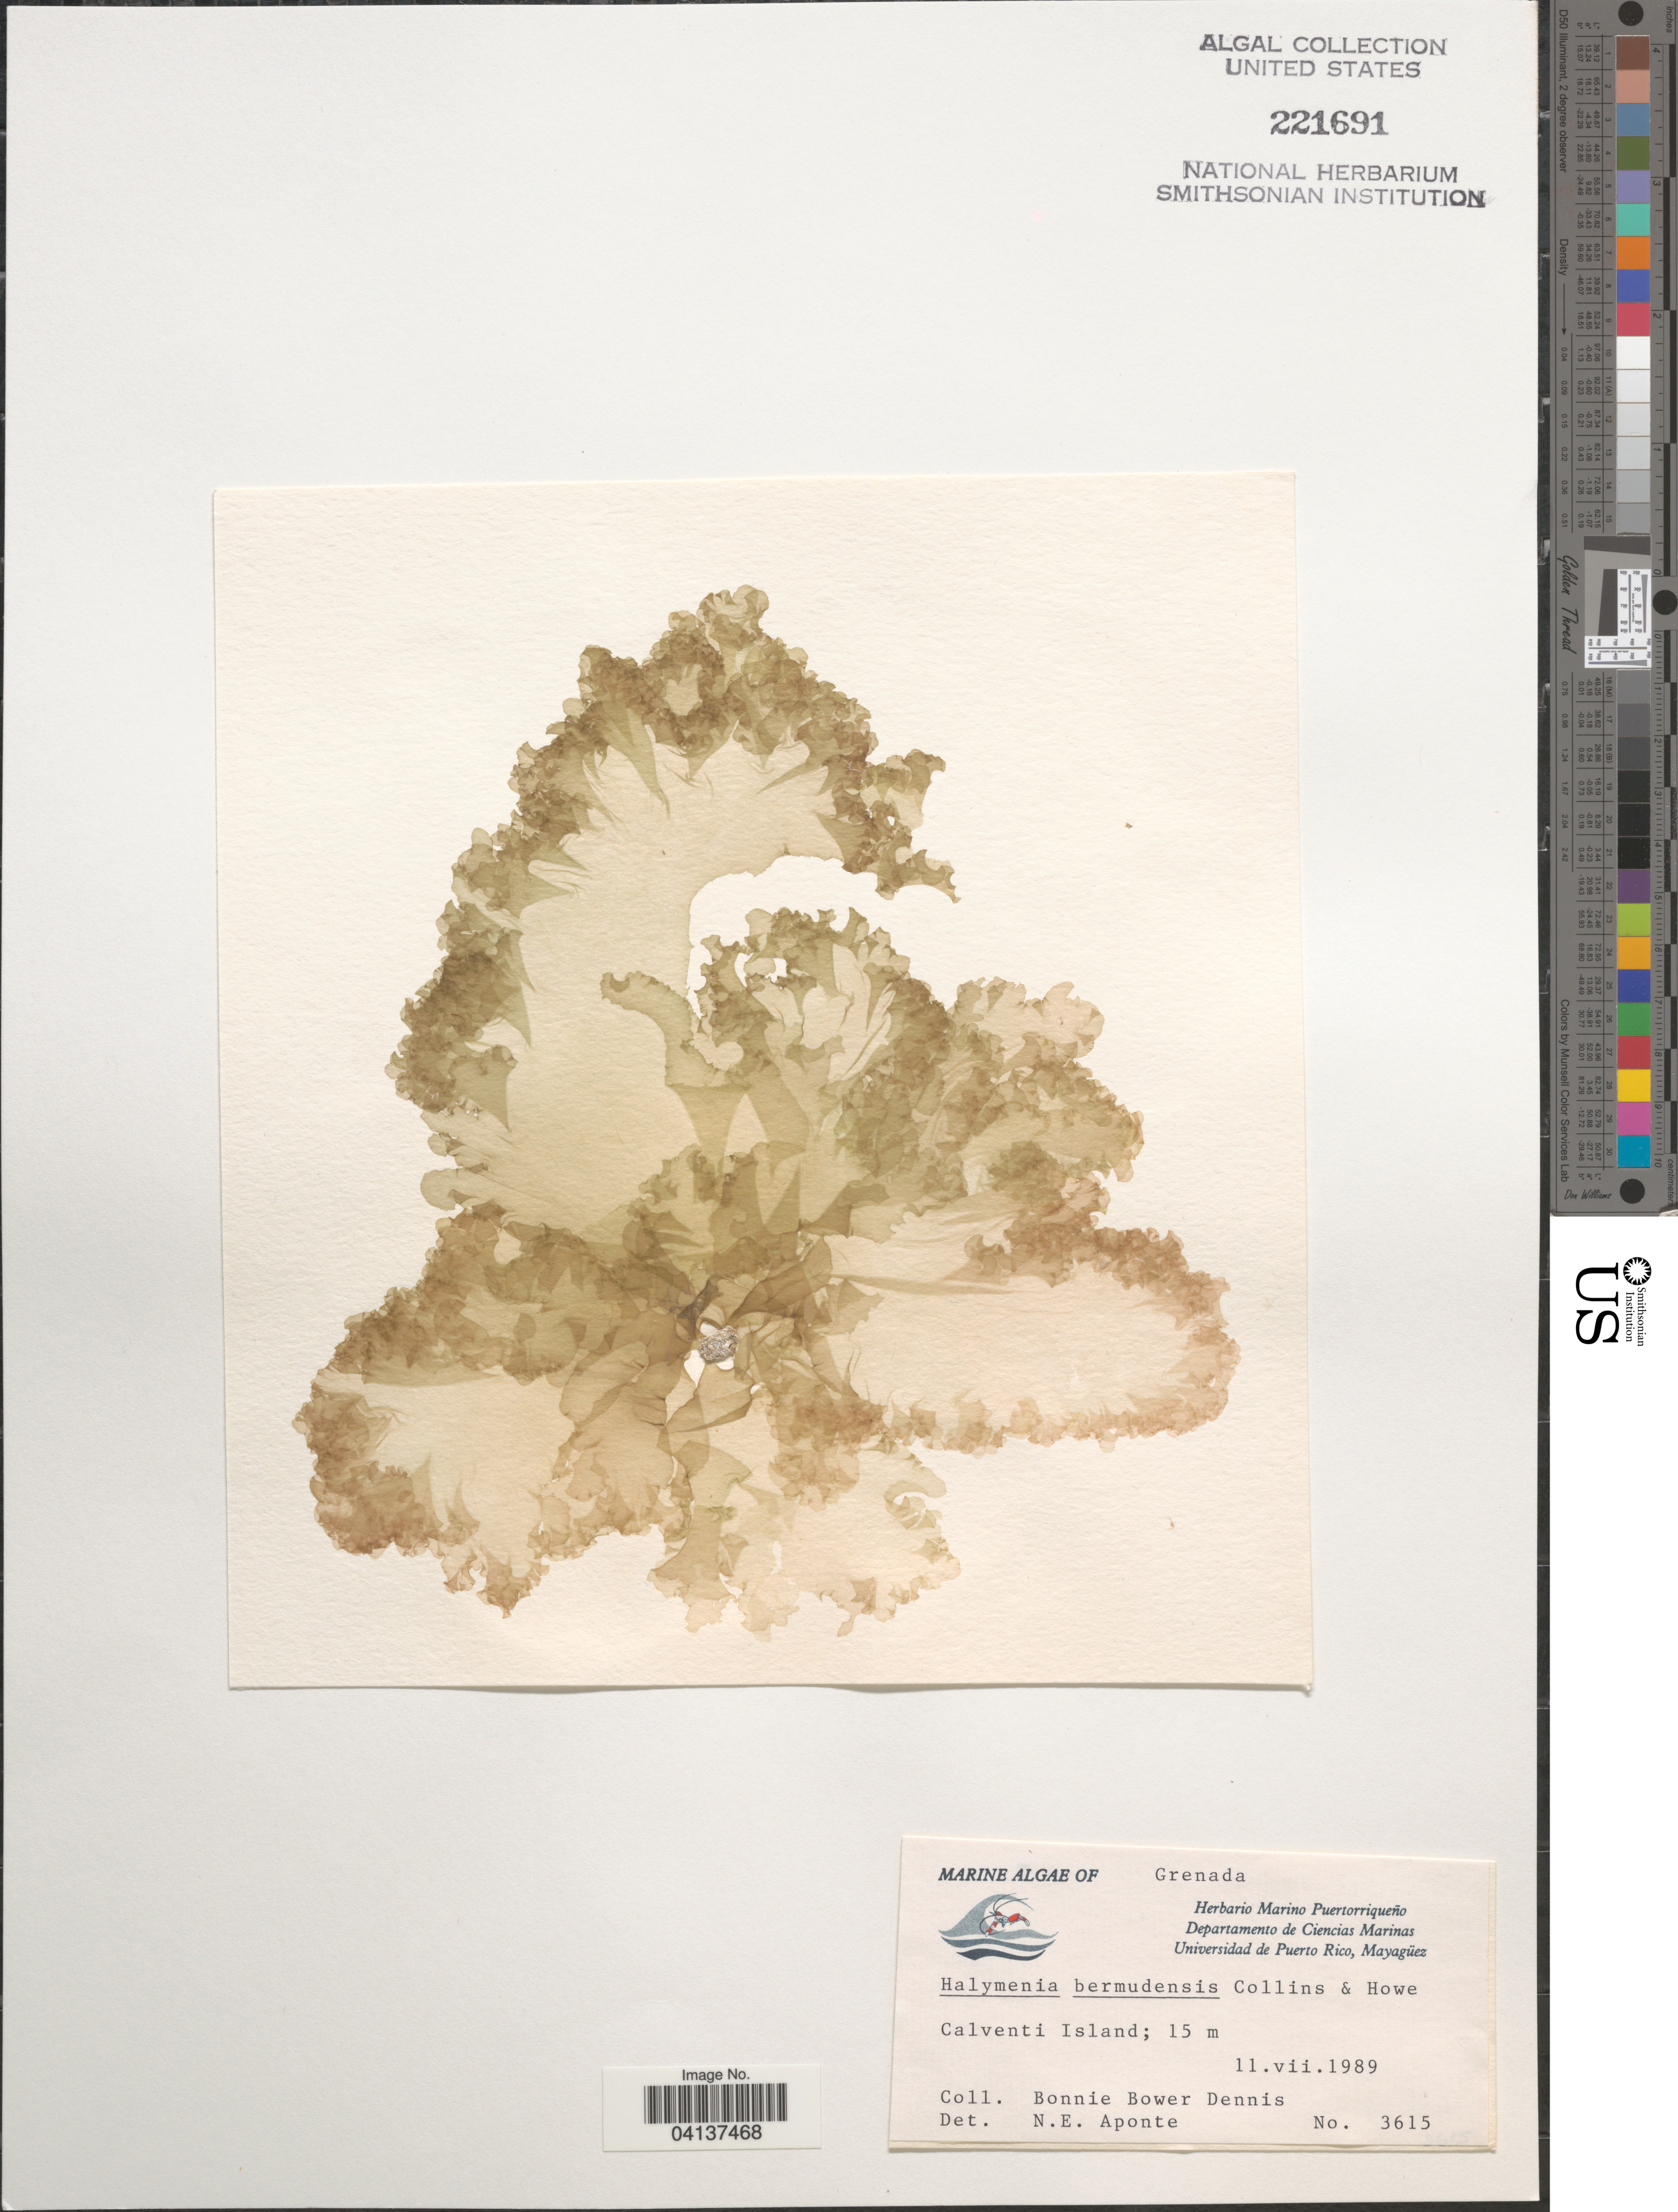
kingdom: Plantae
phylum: Rhodophyta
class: Florideophyceae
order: Halymeniales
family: Halymeniaceae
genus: Cryptonemia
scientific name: Cryptonemia bermudensis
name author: (Collins & M. Howe) C.W.Schneid. et al.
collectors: B. Dennis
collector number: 3615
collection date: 1989-07-11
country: Grenada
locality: Calventi Island.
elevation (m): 15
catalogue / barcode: US 221691